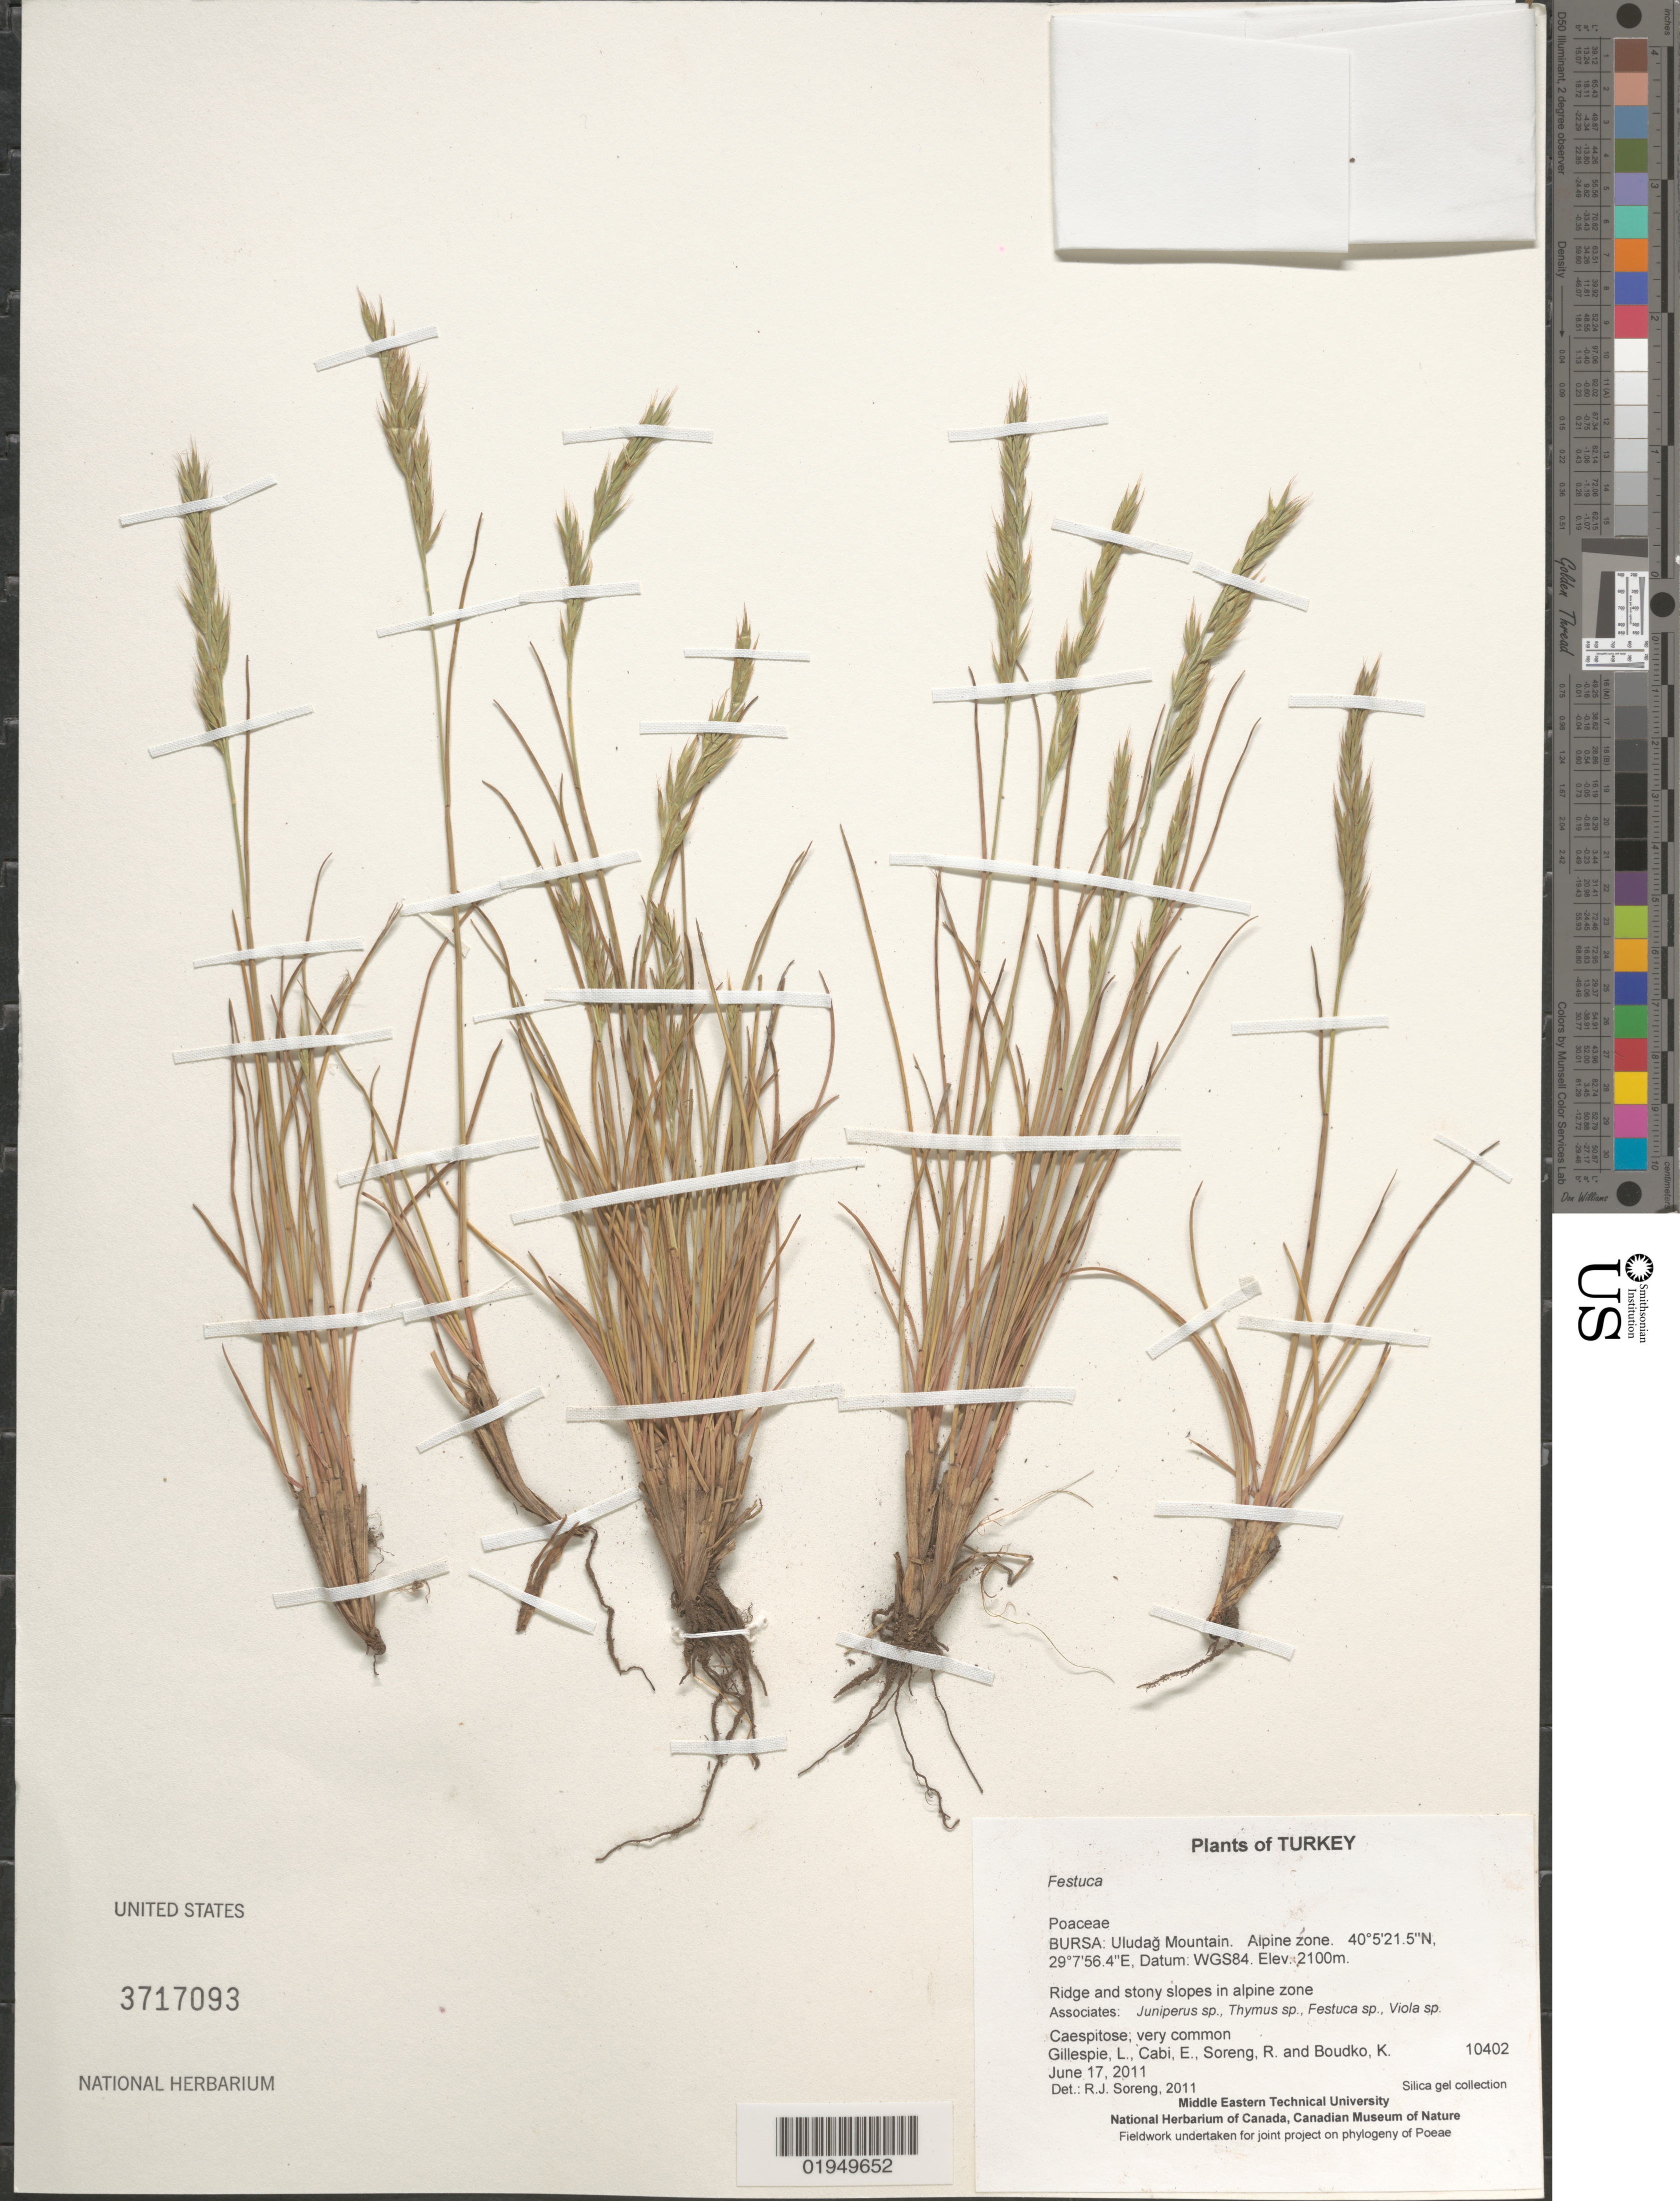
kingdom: Plantae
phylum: Tracheophyta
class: Liliopsida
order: Poales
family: Poaceae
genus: Festuca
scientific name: Festuca sp.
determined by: Soreng, Robert J., Research Associate (BOT), Smithsonian Institution - National Museum of Natural History (UNITED STATES)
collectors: L. J. Gillespie, E. Cabi, R. J. Soreng & K. Boudko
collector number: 10402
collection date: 2011-06-17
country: Turkey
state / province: Bursa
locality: Uludag Mountain. Alpine zone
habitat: Ridge and stony slopes in alpine zone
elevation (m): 2100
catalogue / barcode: US 3717093